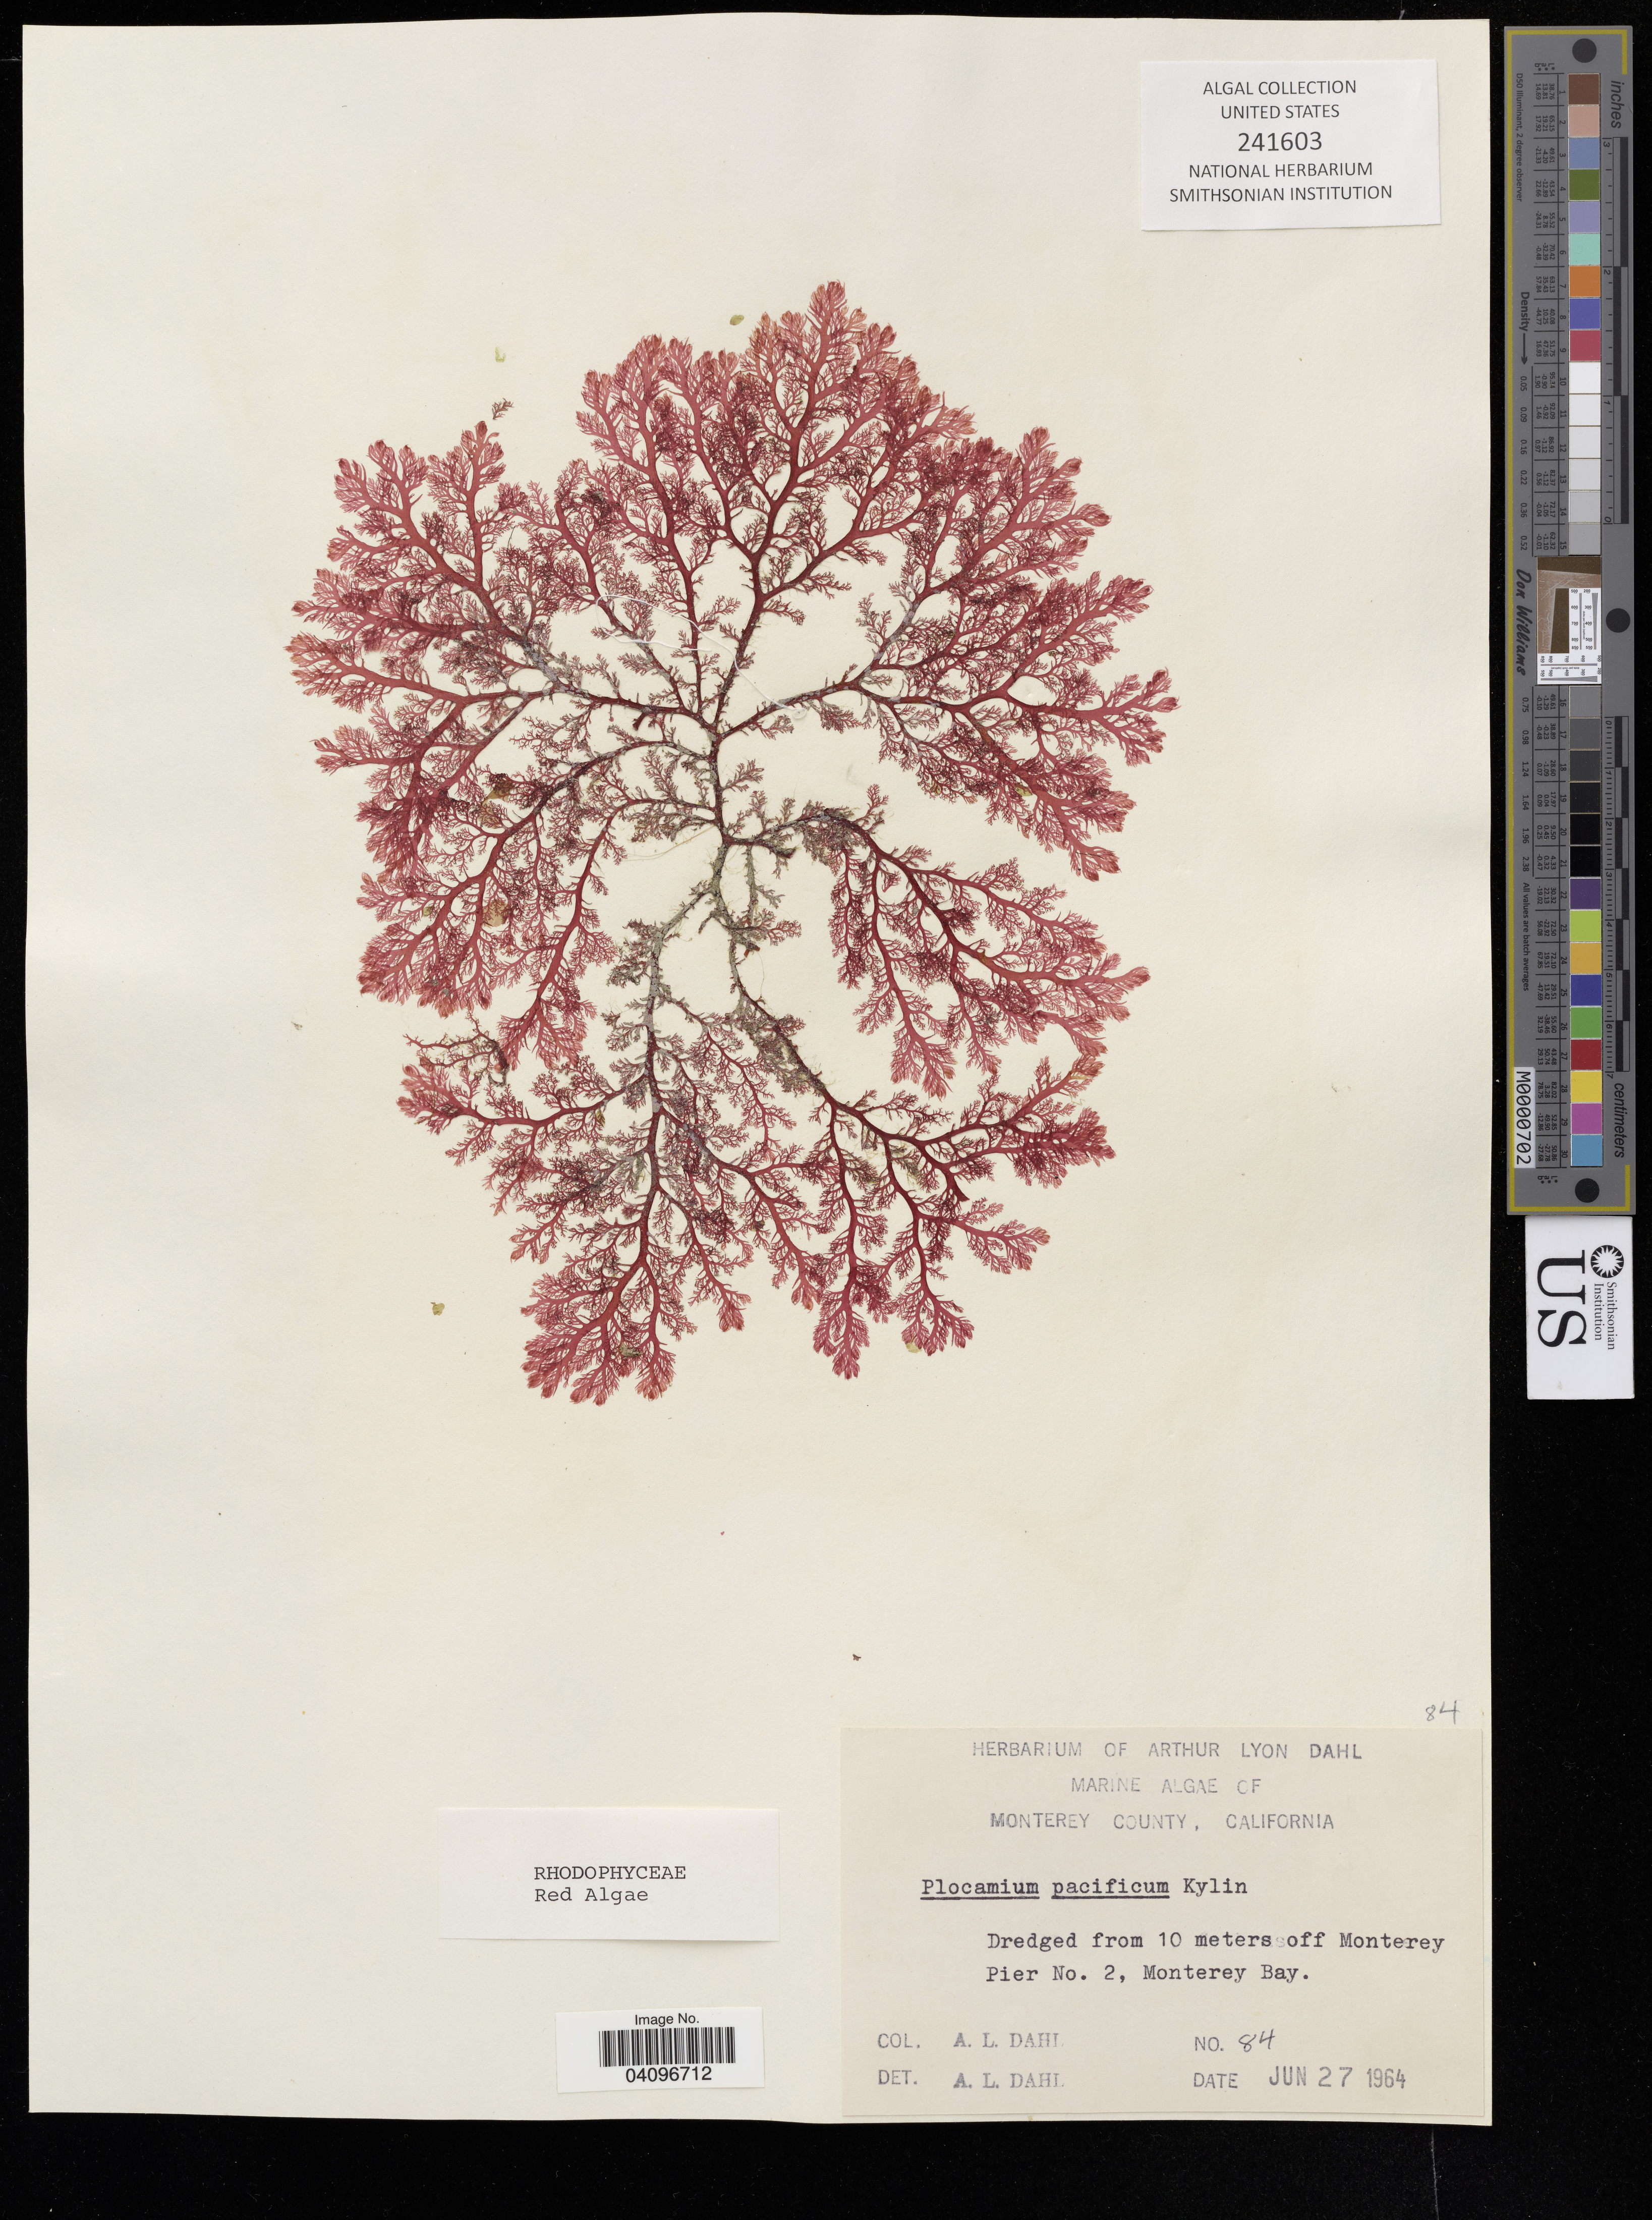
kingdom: Plantae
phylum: Rhodophyta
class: Florideophyceae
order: Plocamiales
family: Plocamiaceae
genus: Plocamium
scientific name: Plocamium pacificum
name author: Kylin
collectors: A. Dahl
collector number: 84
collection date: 1964-06-27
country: United States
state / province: California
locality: Monterey County. Dredged from 10 meter off Monterey Pier No. 2, Monterey Bay.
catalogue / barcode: US 241603